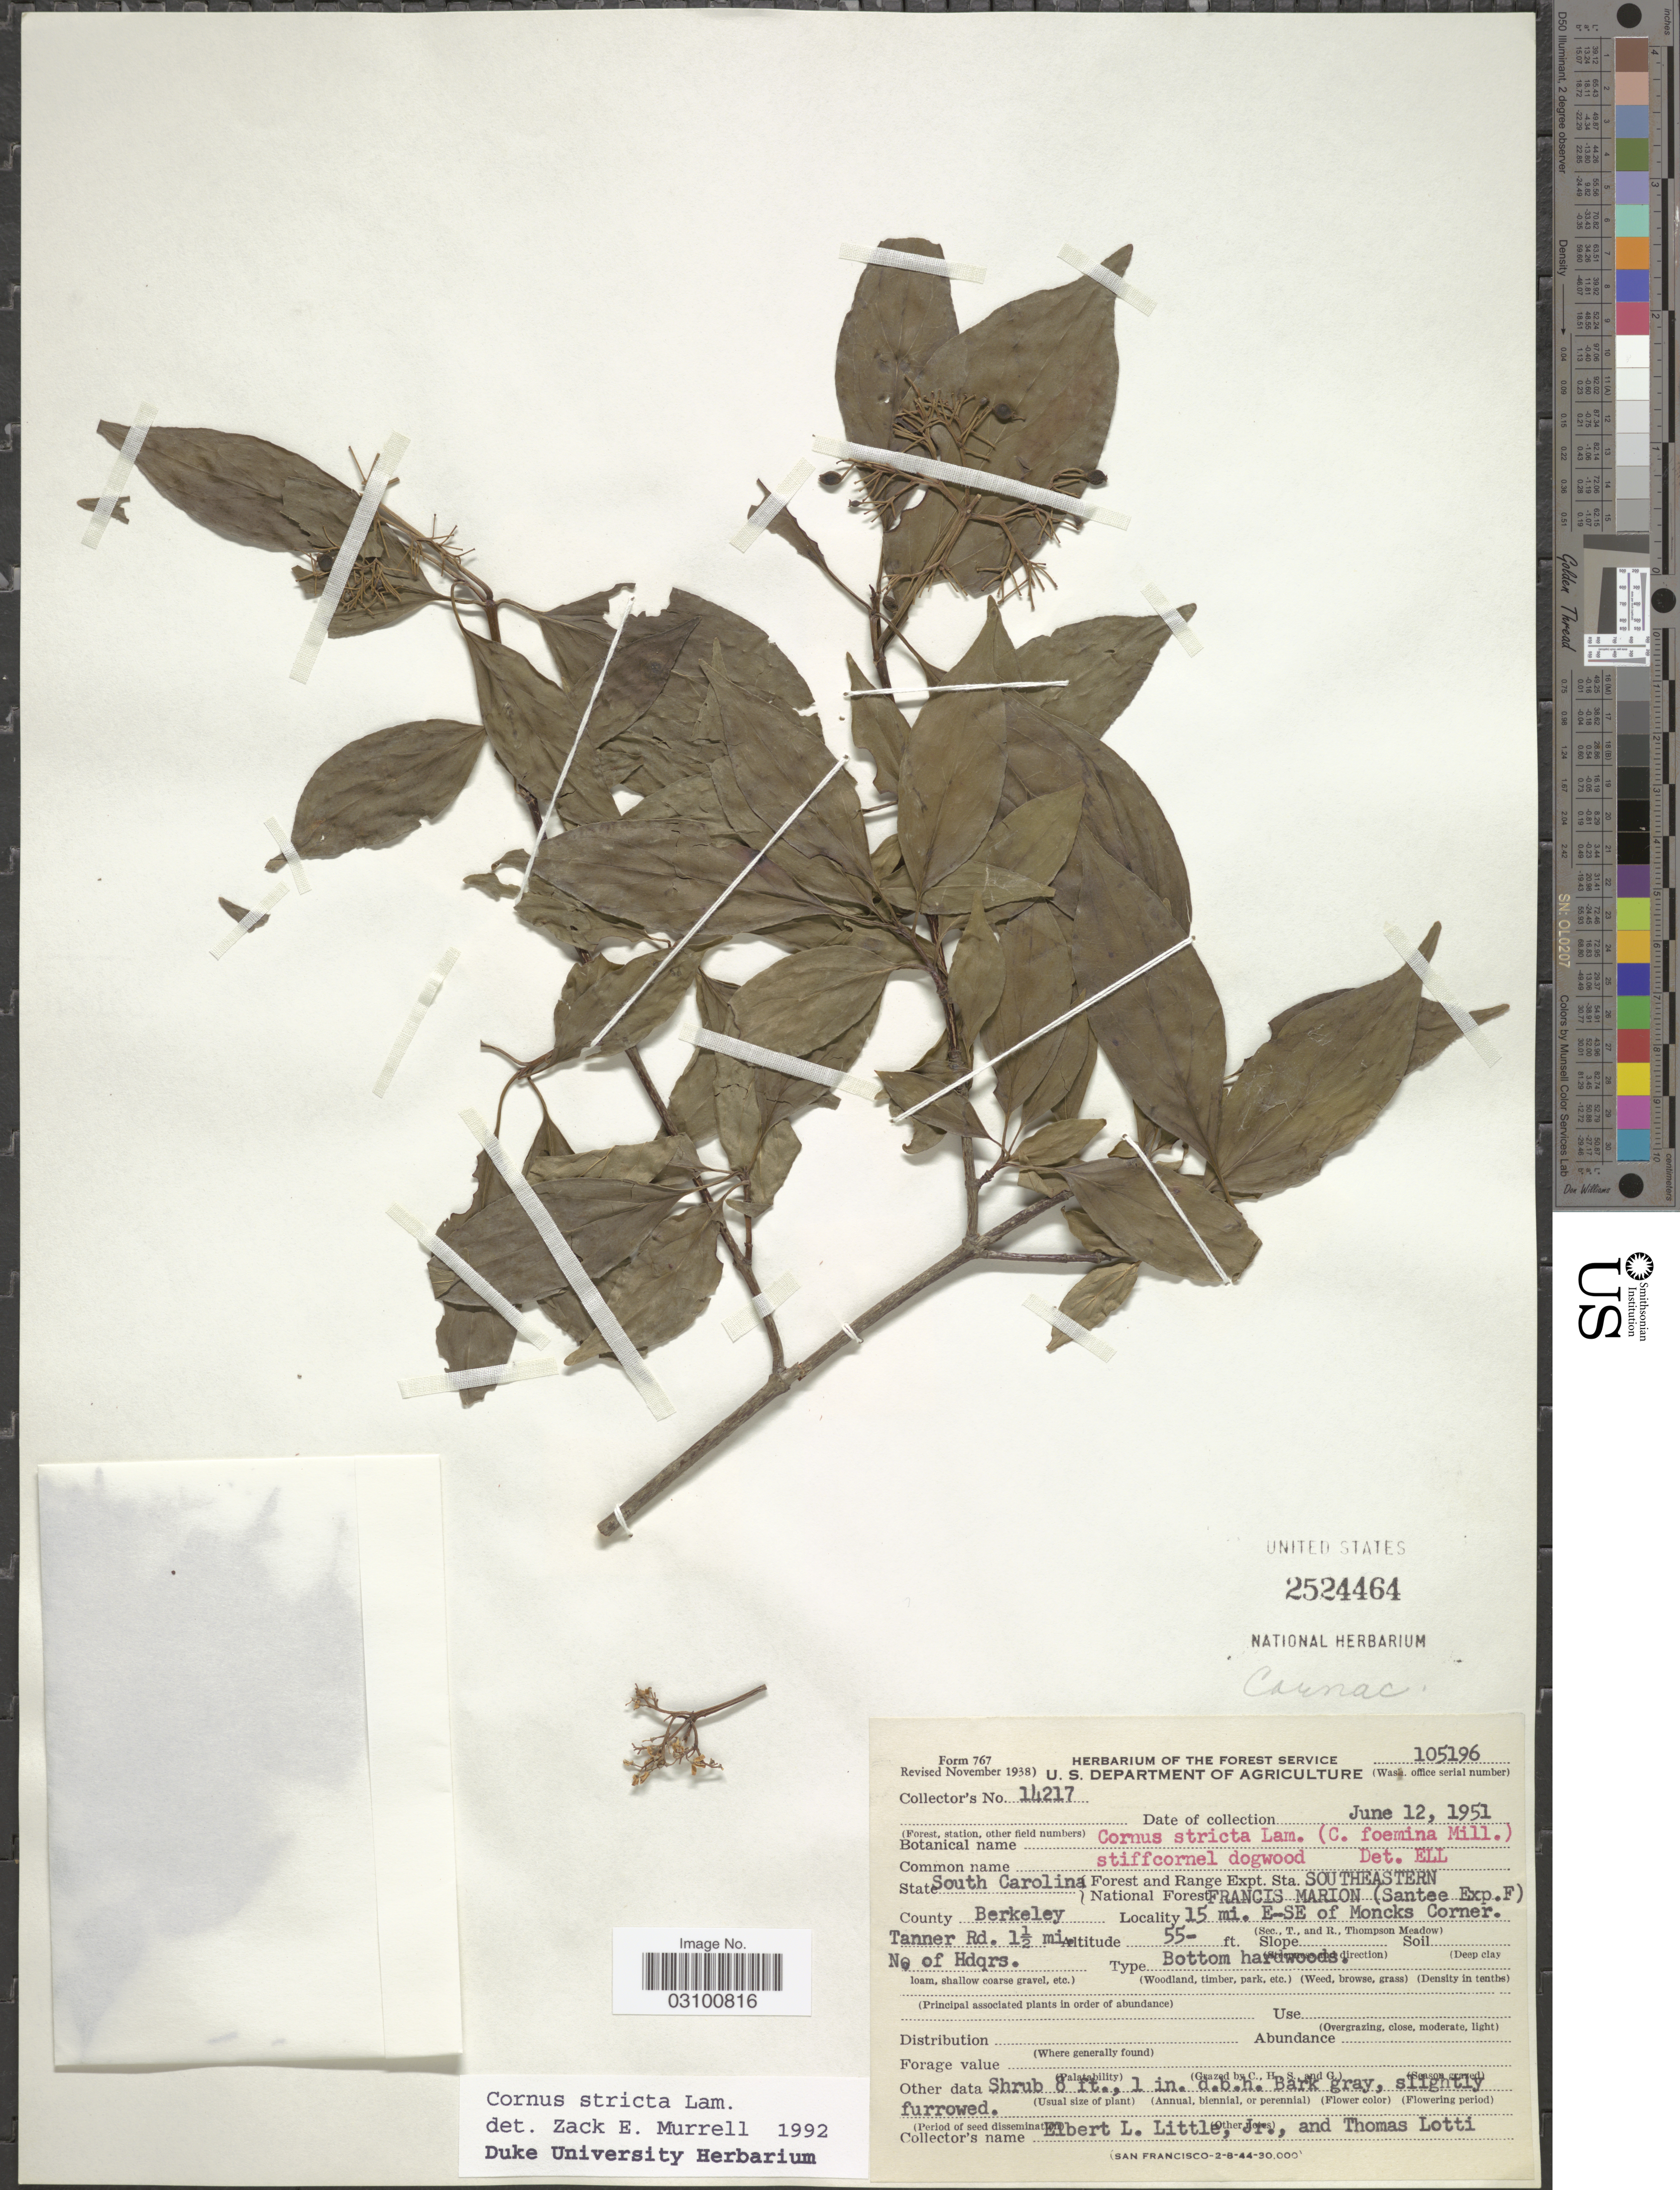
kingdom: Plantae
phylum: Tracheophyta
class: Magnoliopsida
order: Cornales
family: Cornaceae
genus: Cornus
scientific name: Cornus stricta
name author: Lam.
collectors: E. L. Little & T. Lotti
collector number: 14217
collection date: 1951-06-12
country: United States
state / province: South Carolina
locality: Forest and Range Expt. Sta. Southeastern. National Forest Francis Marion (Santee Exp. F). County Berkeley. 15 mi. E-SE of Moncks Corner. Tanner Rd. 1½ mi.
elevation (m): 17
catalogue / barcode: US 2524464